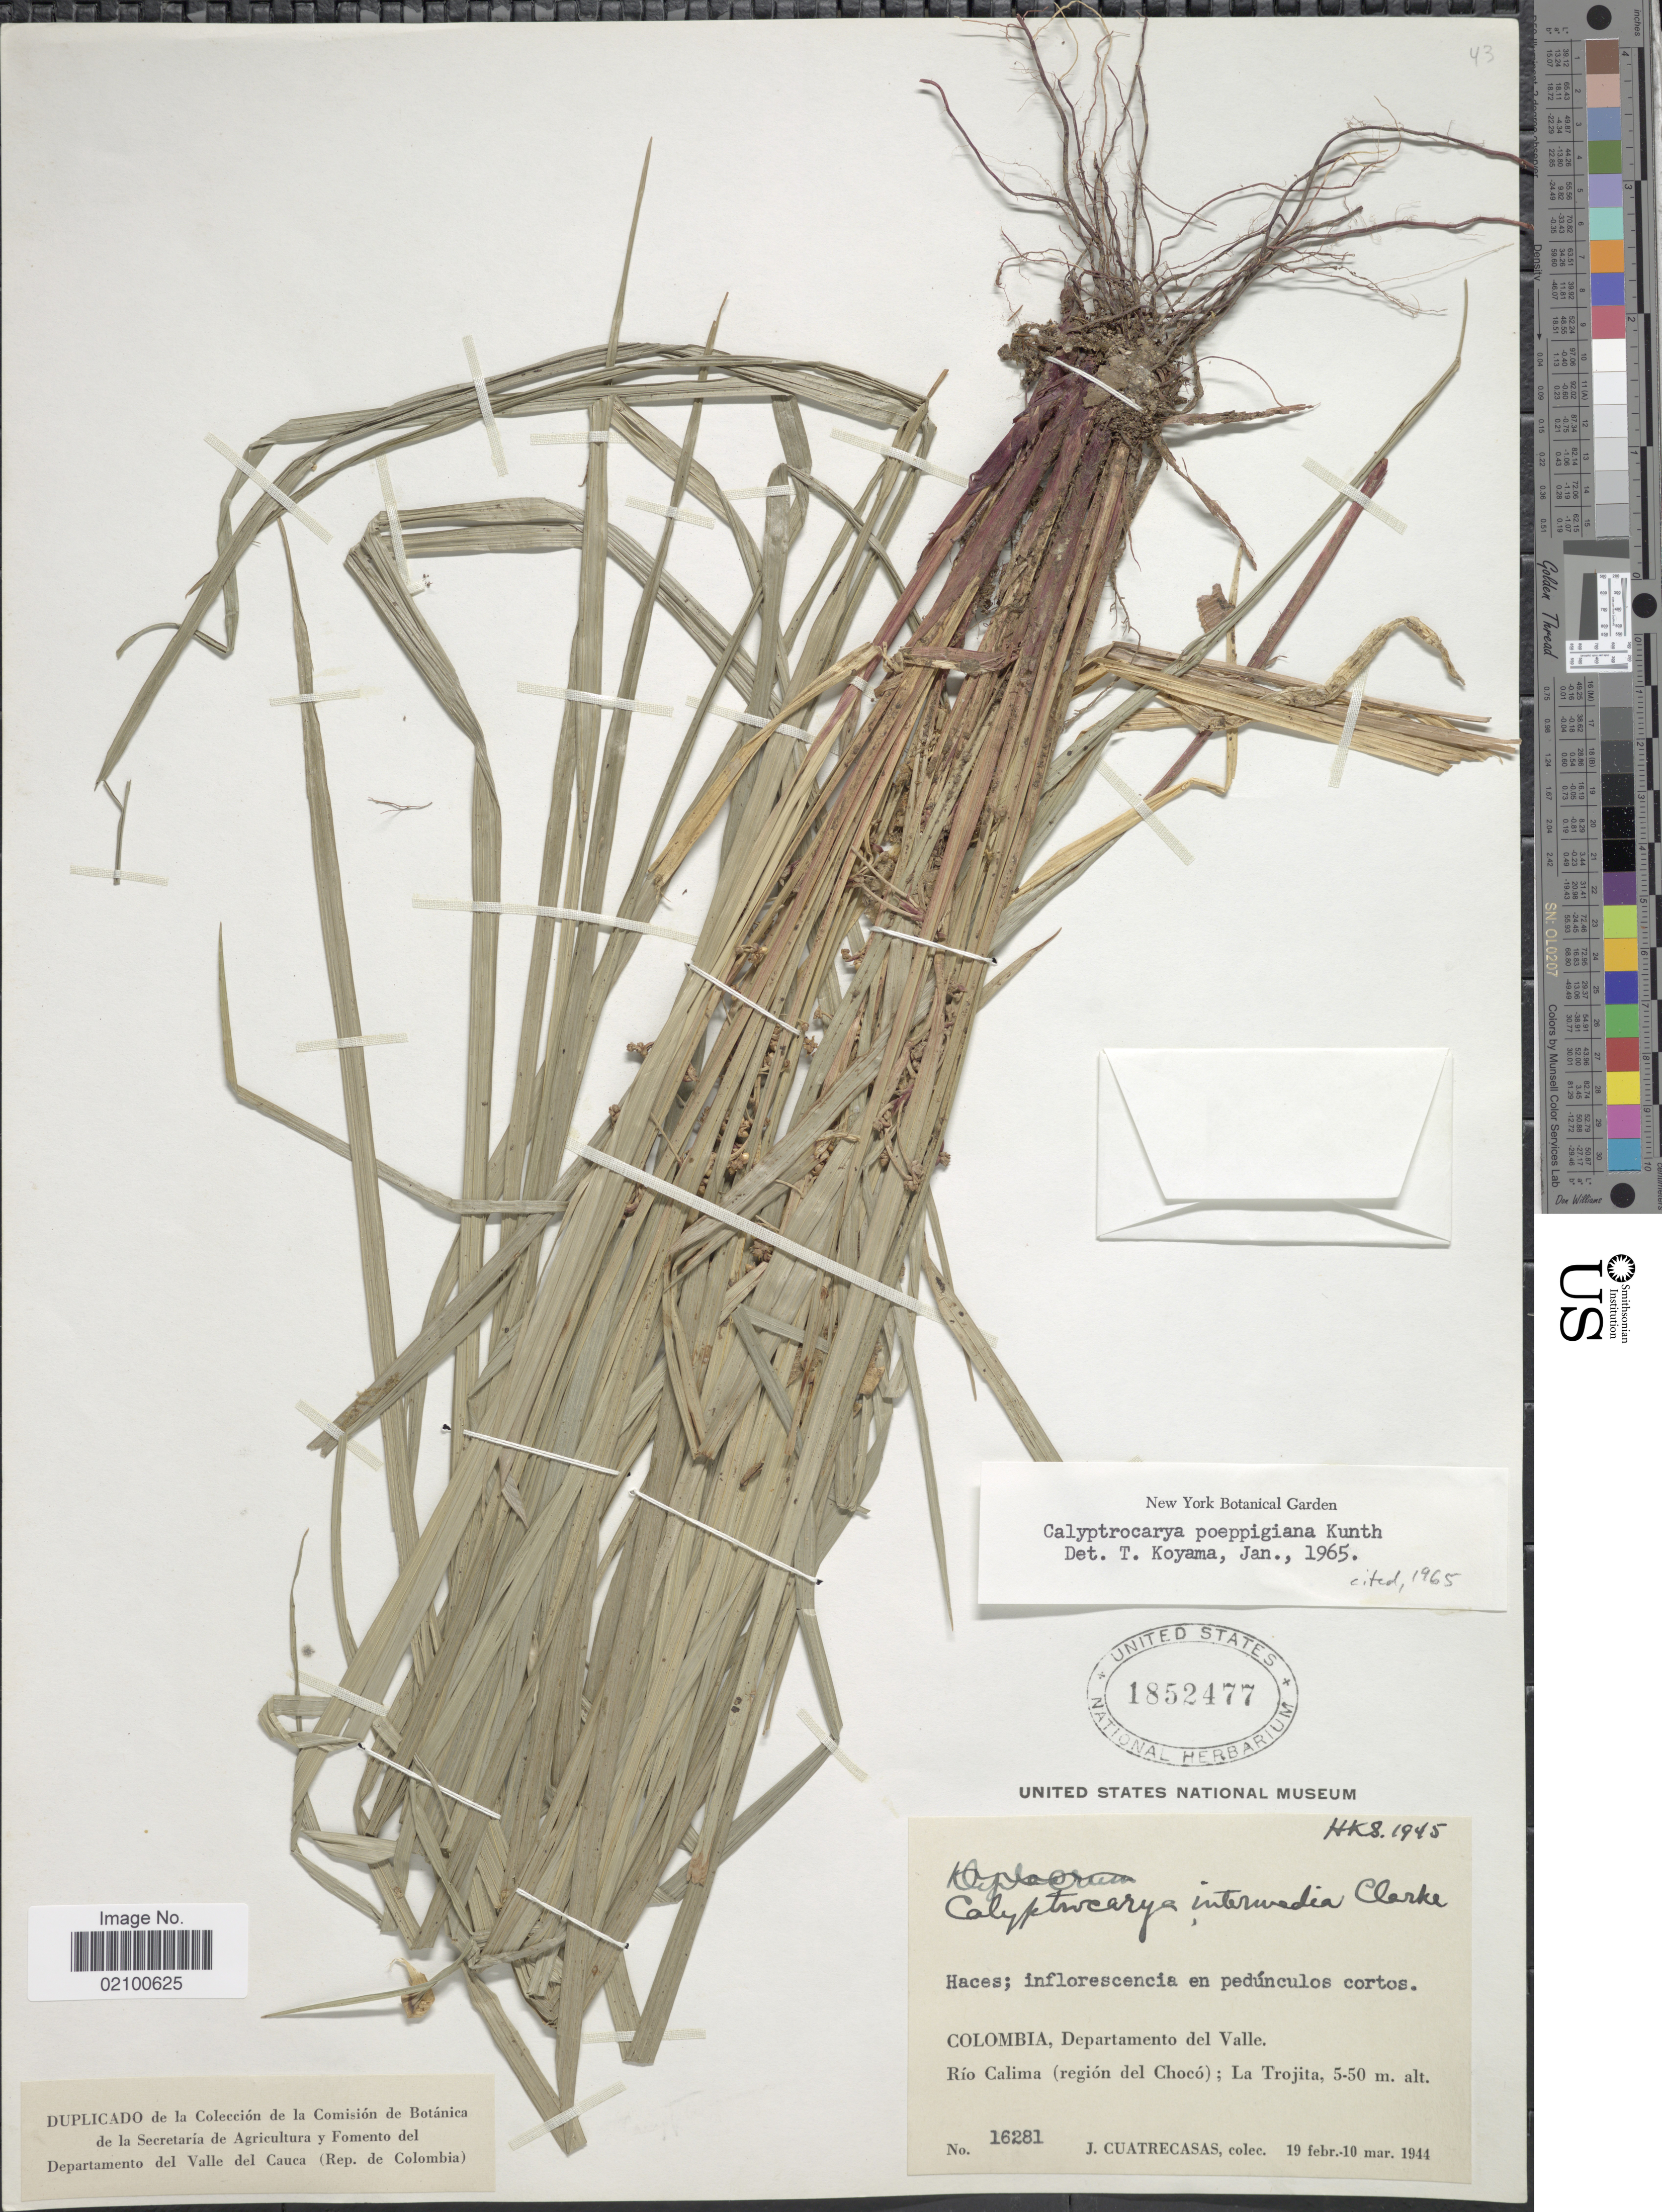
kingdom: Plantae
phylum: Tracheophyta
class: Liliopsida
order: Poales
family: Cyperaceae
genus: Calyptrocarya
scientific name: Calyptrocarya poeppigiana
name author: Kunth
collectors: J. Cuatrecasas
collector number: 16281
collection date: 1944-02-19/1944-03-10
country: Colombia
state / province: Valle del Cauca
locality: Departamento de Valle, Rio Calima, region del Choco, La Trojita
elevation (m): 5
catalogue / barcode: US 1852477